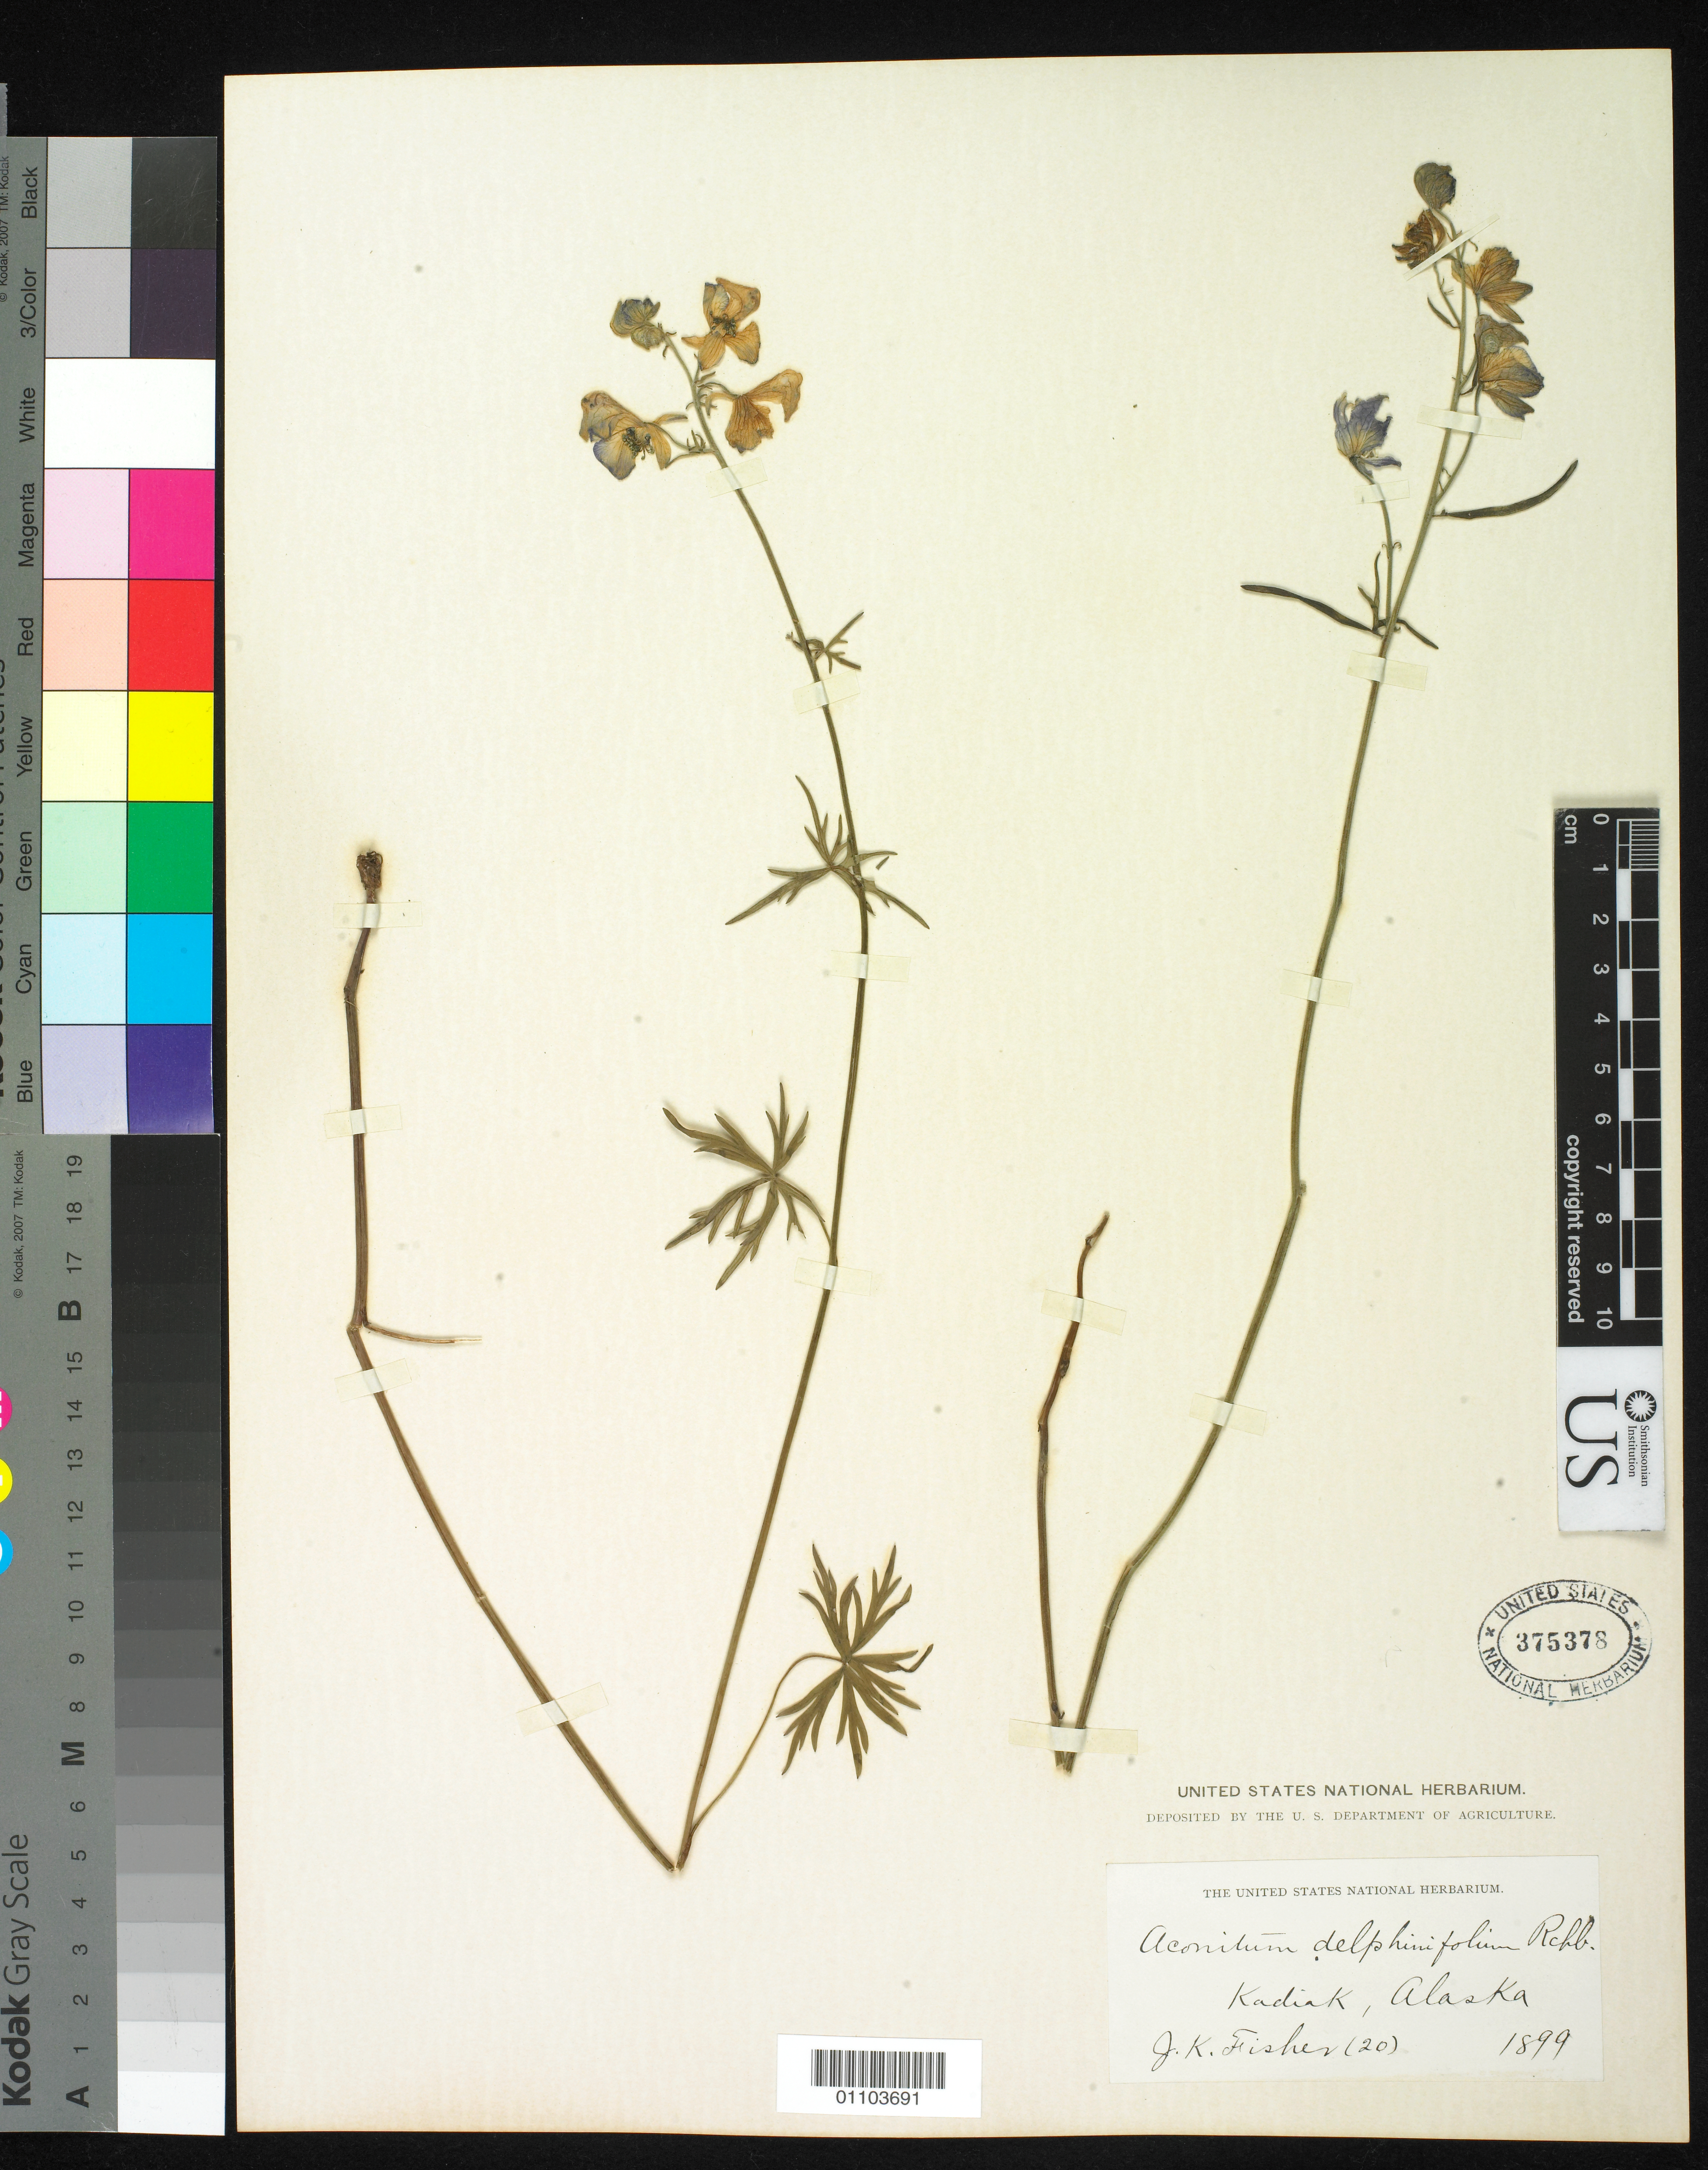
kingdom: Plantae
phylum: Tracheophyta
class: Magnoliopsida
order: Ranunculales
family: Ranunculaceae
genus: Aconitum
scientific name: Aconitum delphinifolium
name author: DC.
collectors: W. J. Fisher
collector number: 20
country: United States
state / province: Alaska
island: Kodiak I.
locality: Kodiak (Kadiak, Kadyak)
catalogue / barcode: US 375378